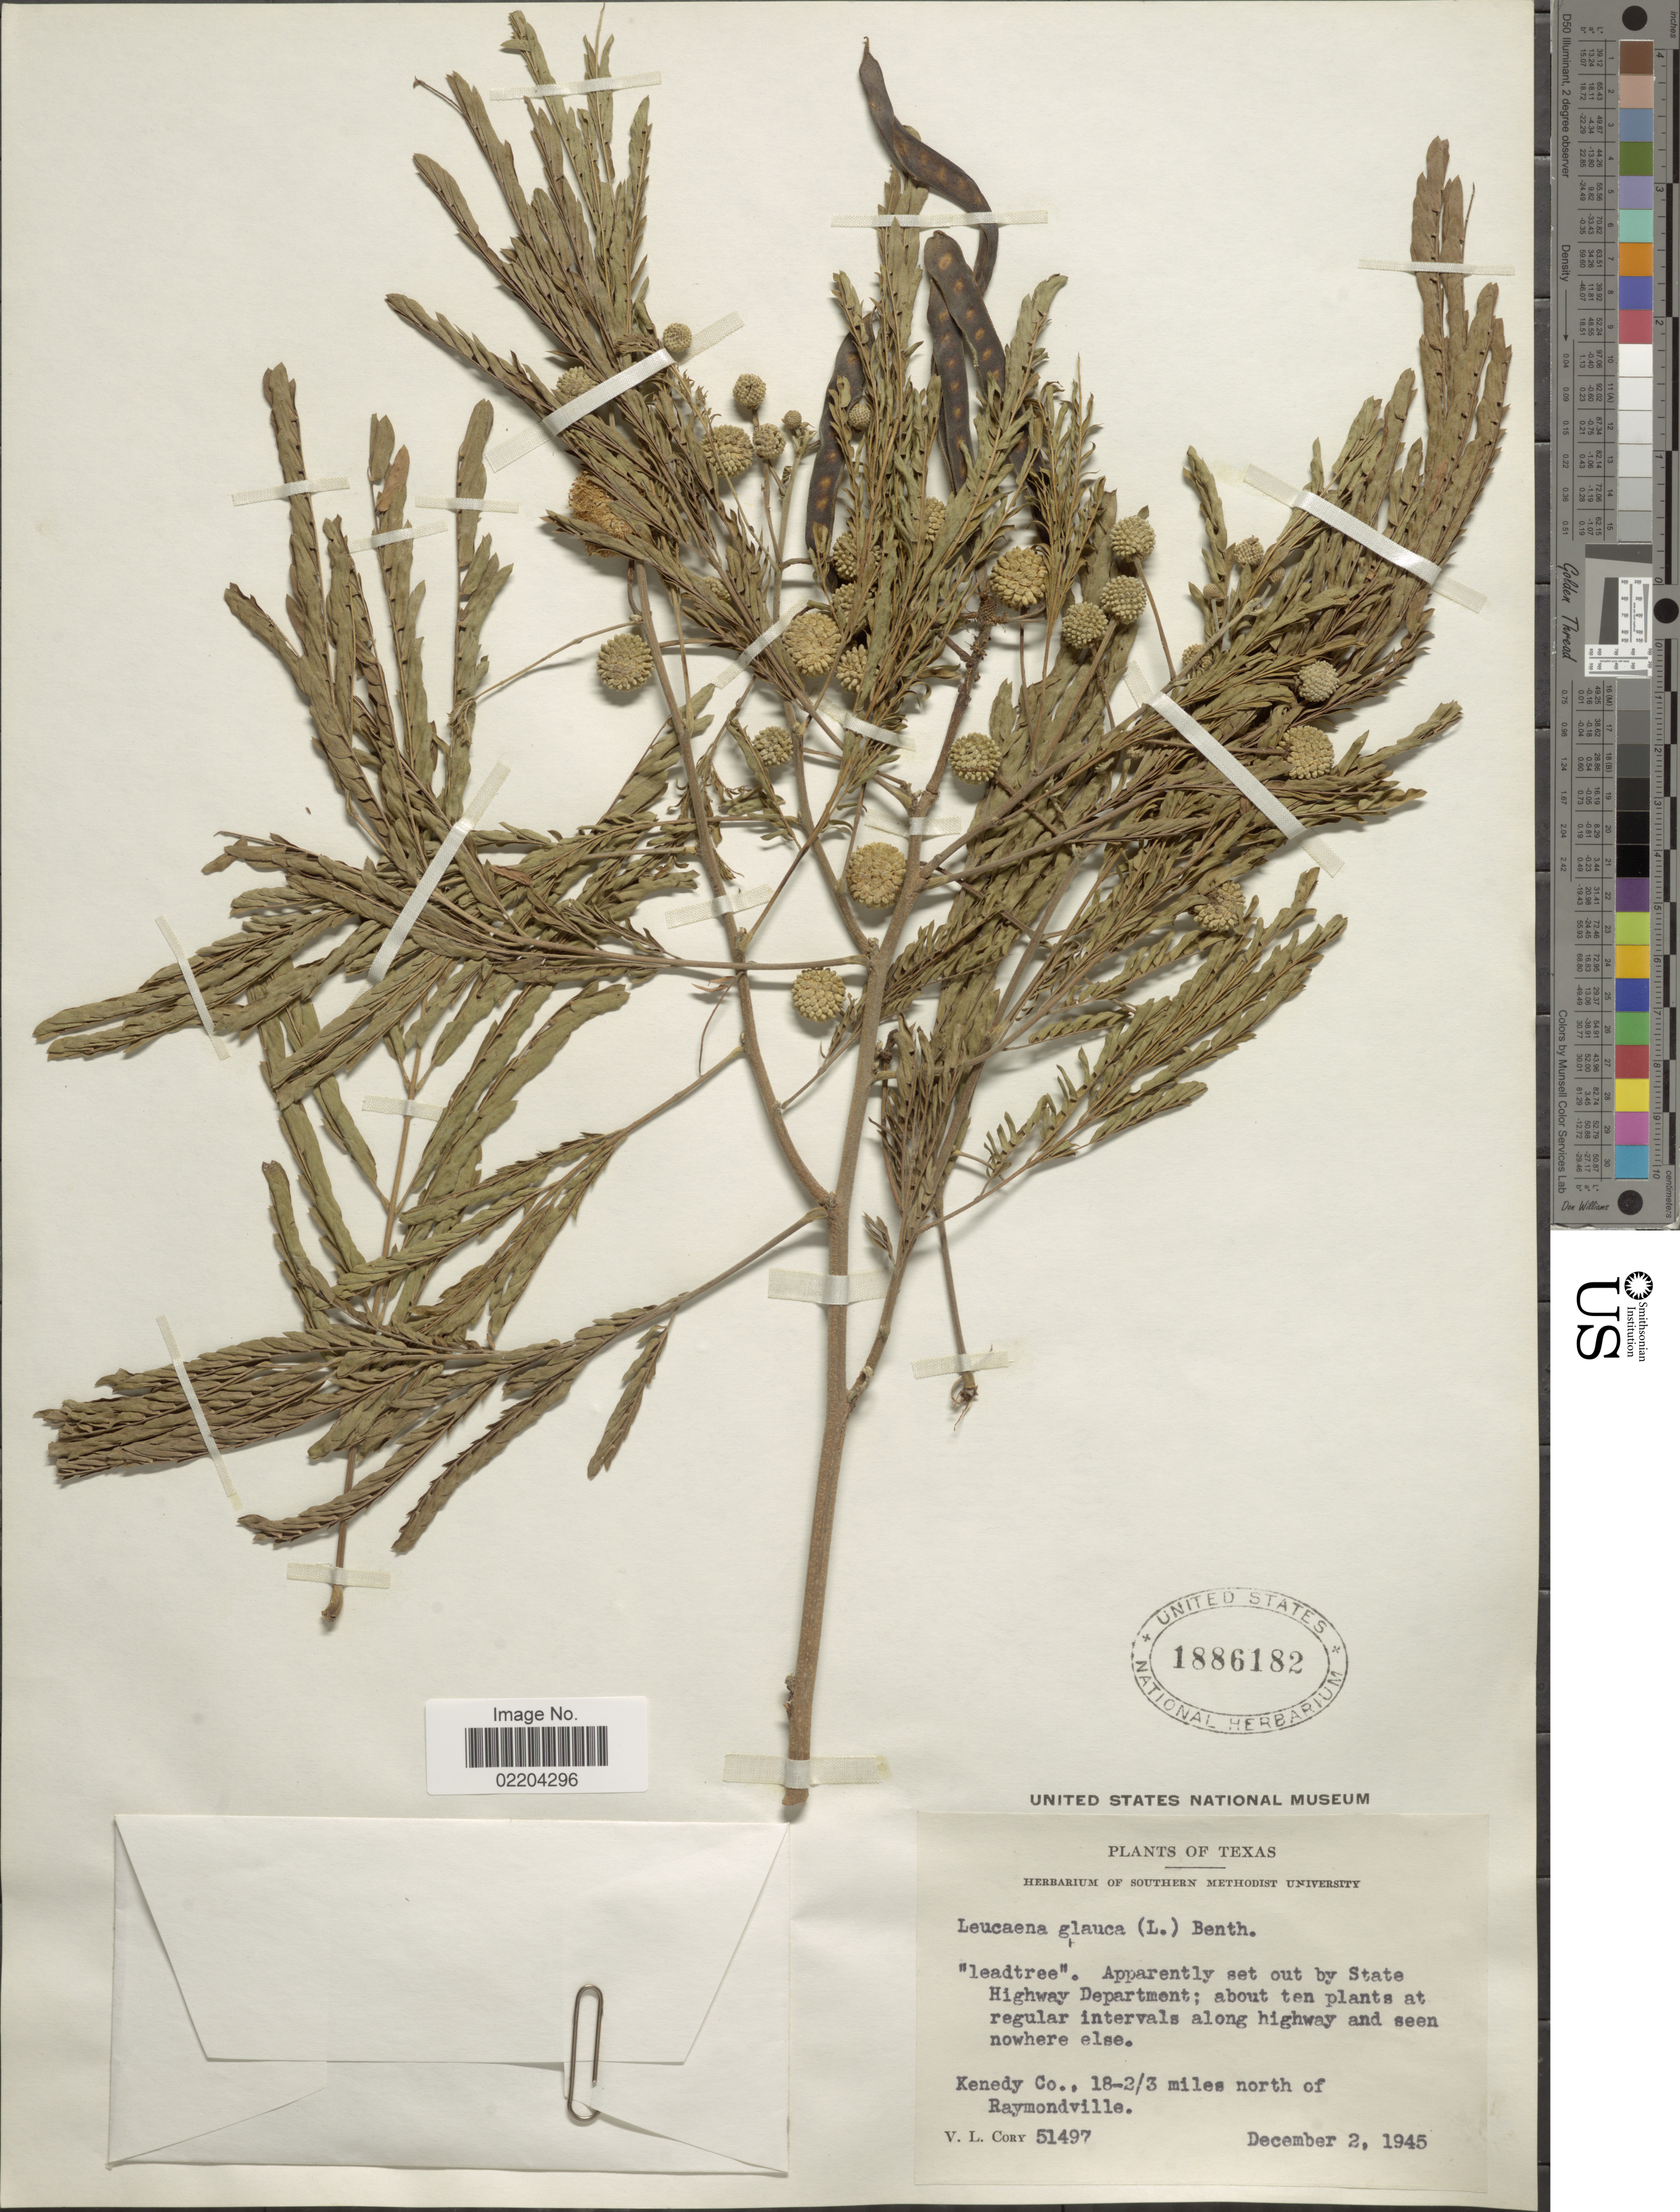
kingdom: Plantae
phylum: Tracheophyta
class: Magnoliopsida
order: Fabales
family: Fabaceae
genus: Leucaena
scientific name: Leucaena glauca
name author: (L.) Benth.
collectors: V. Cory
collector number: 51497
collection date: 1945-12-02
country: United States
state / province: Texas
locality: Kenedy Co., 18-2/3 miles north of Raymondville. Texas.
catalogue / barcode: US 1886182